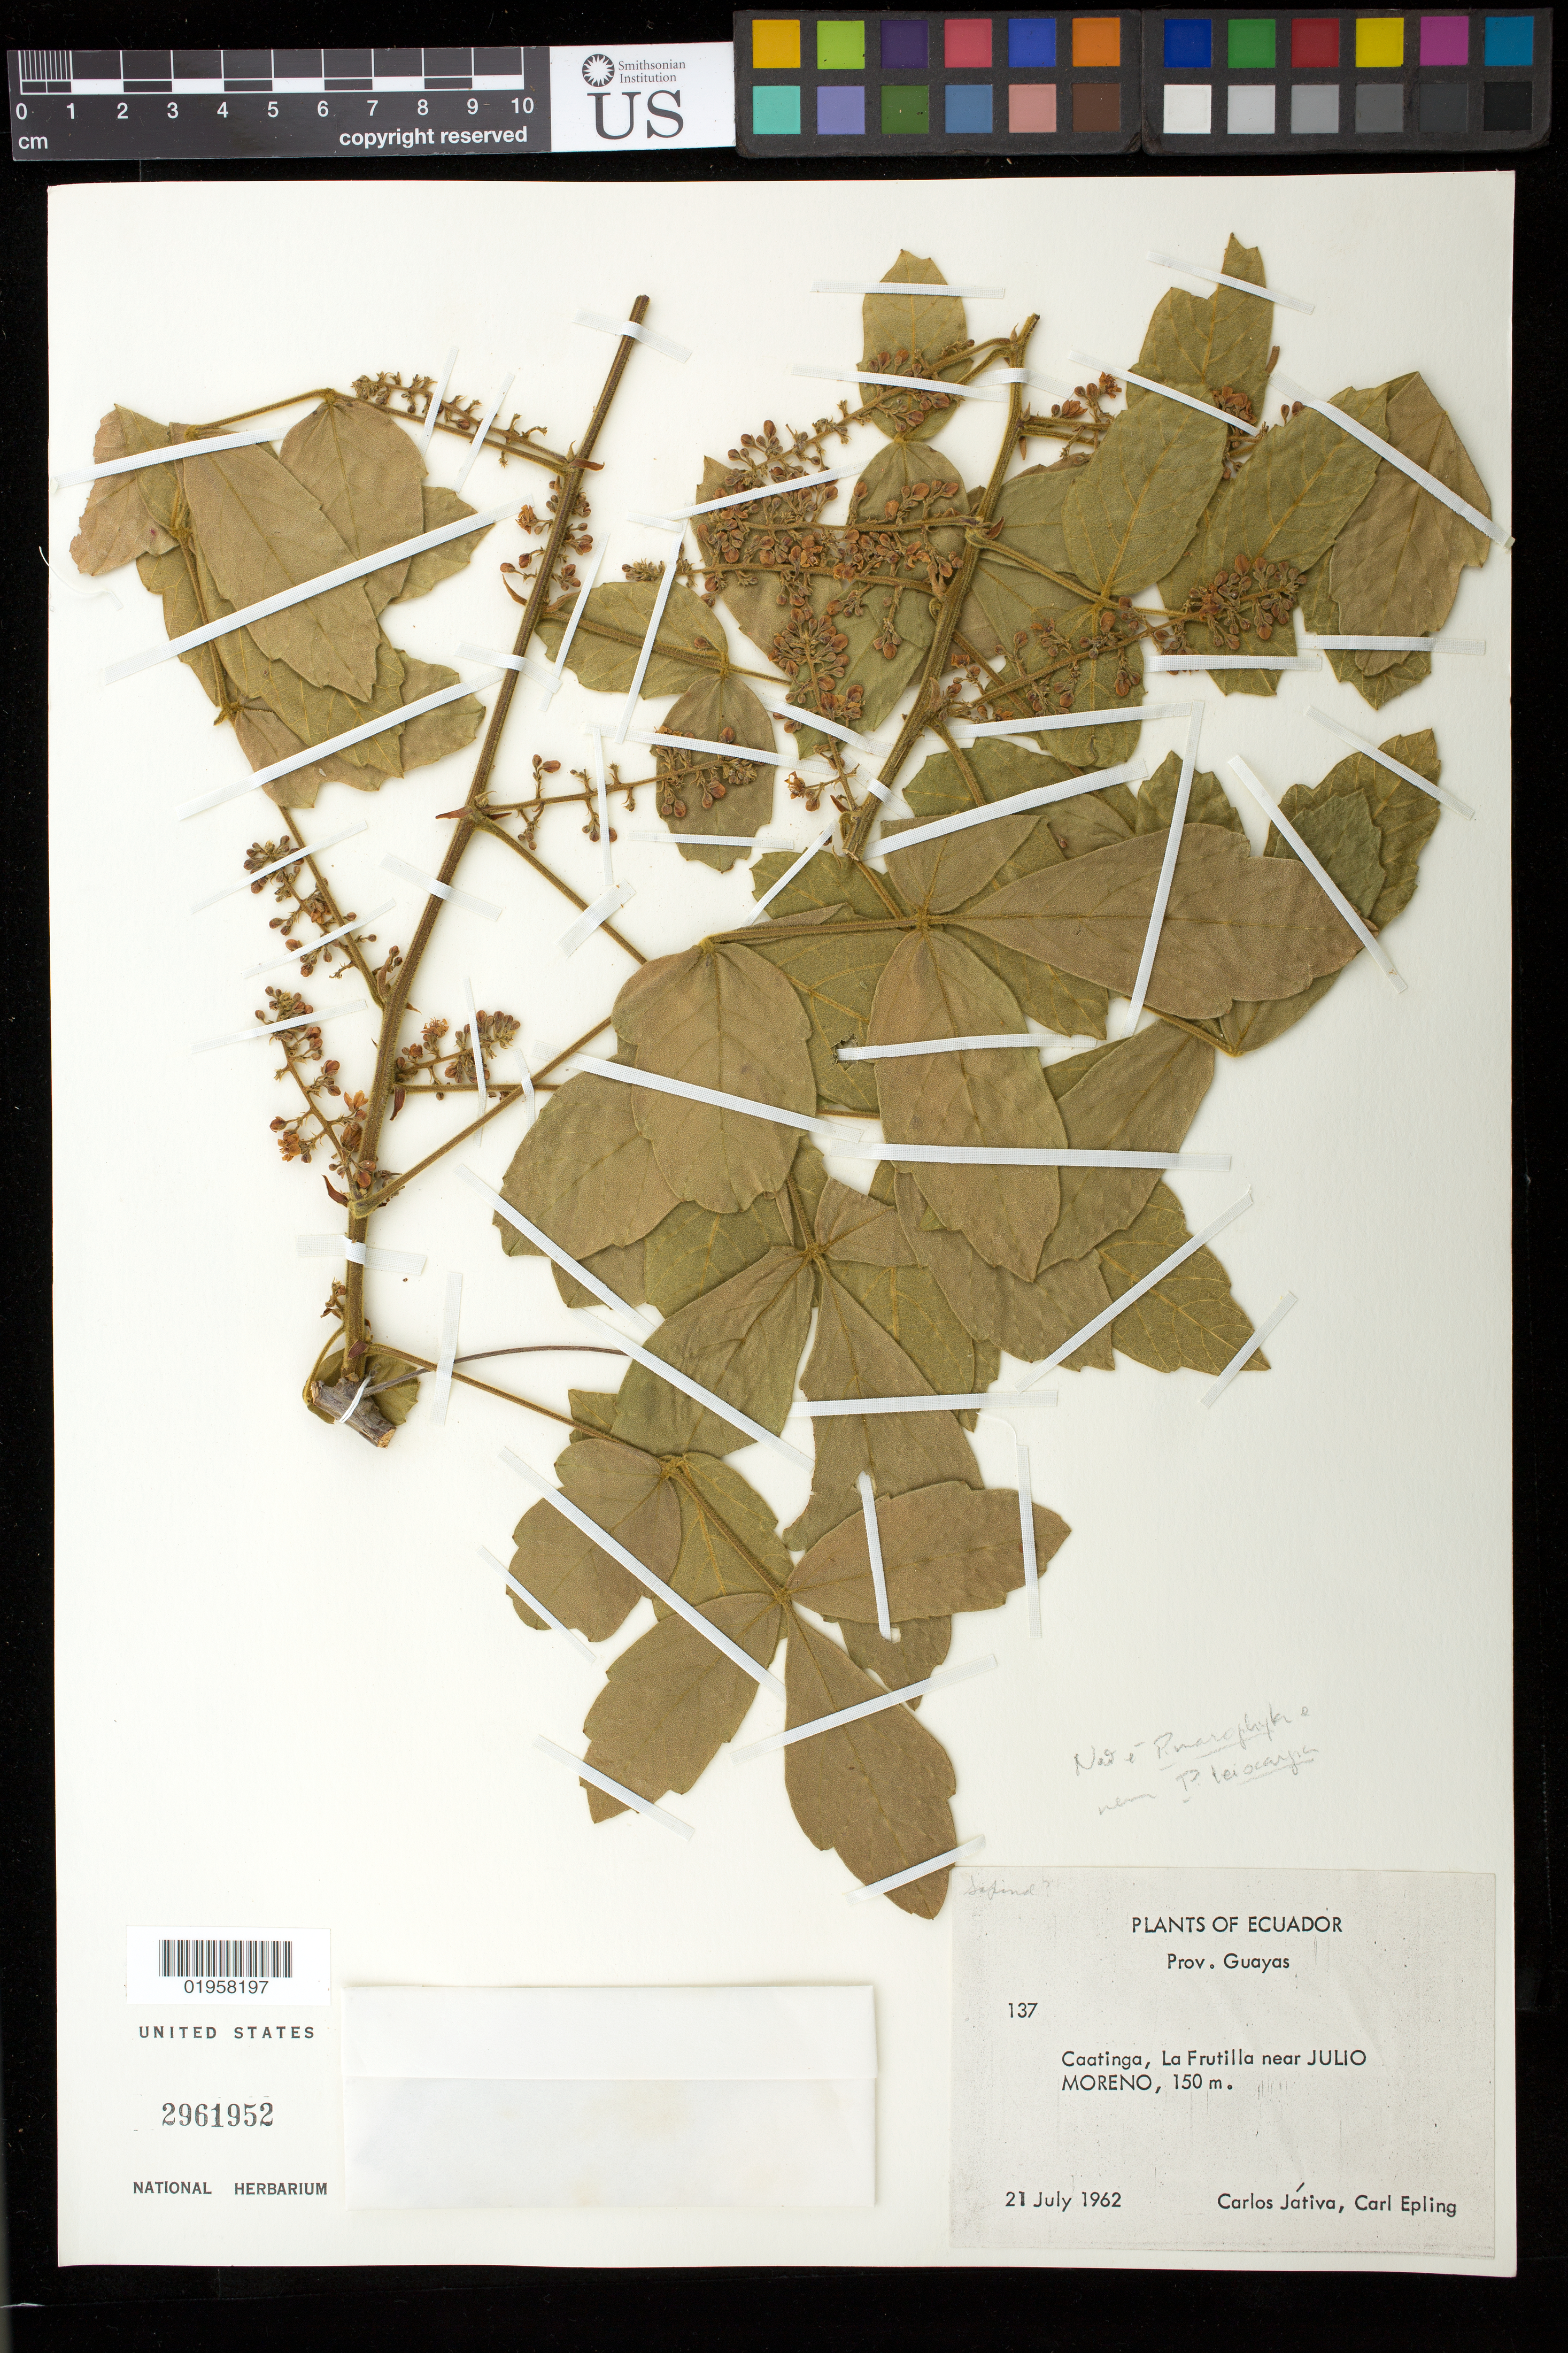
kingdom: Plantae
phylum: Tracheophyta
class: Magnoliopsida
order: Sapindales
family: Sapindaceae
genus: Paullinia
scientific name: Paullinia acutangula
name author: (Ruiz & Pav.) Pers.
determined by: Acevedo-Rodriguez, P., (US), Smithsonian Institution - National Museum of Natural History (UNITED STATES)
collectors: C. D. Játiva & C. C. Epling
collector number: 137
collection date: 1962-07-21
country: Ecuador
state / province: Guayas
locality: La Frutilla near Julio Moreno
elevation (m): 150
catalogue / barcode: US 2961952